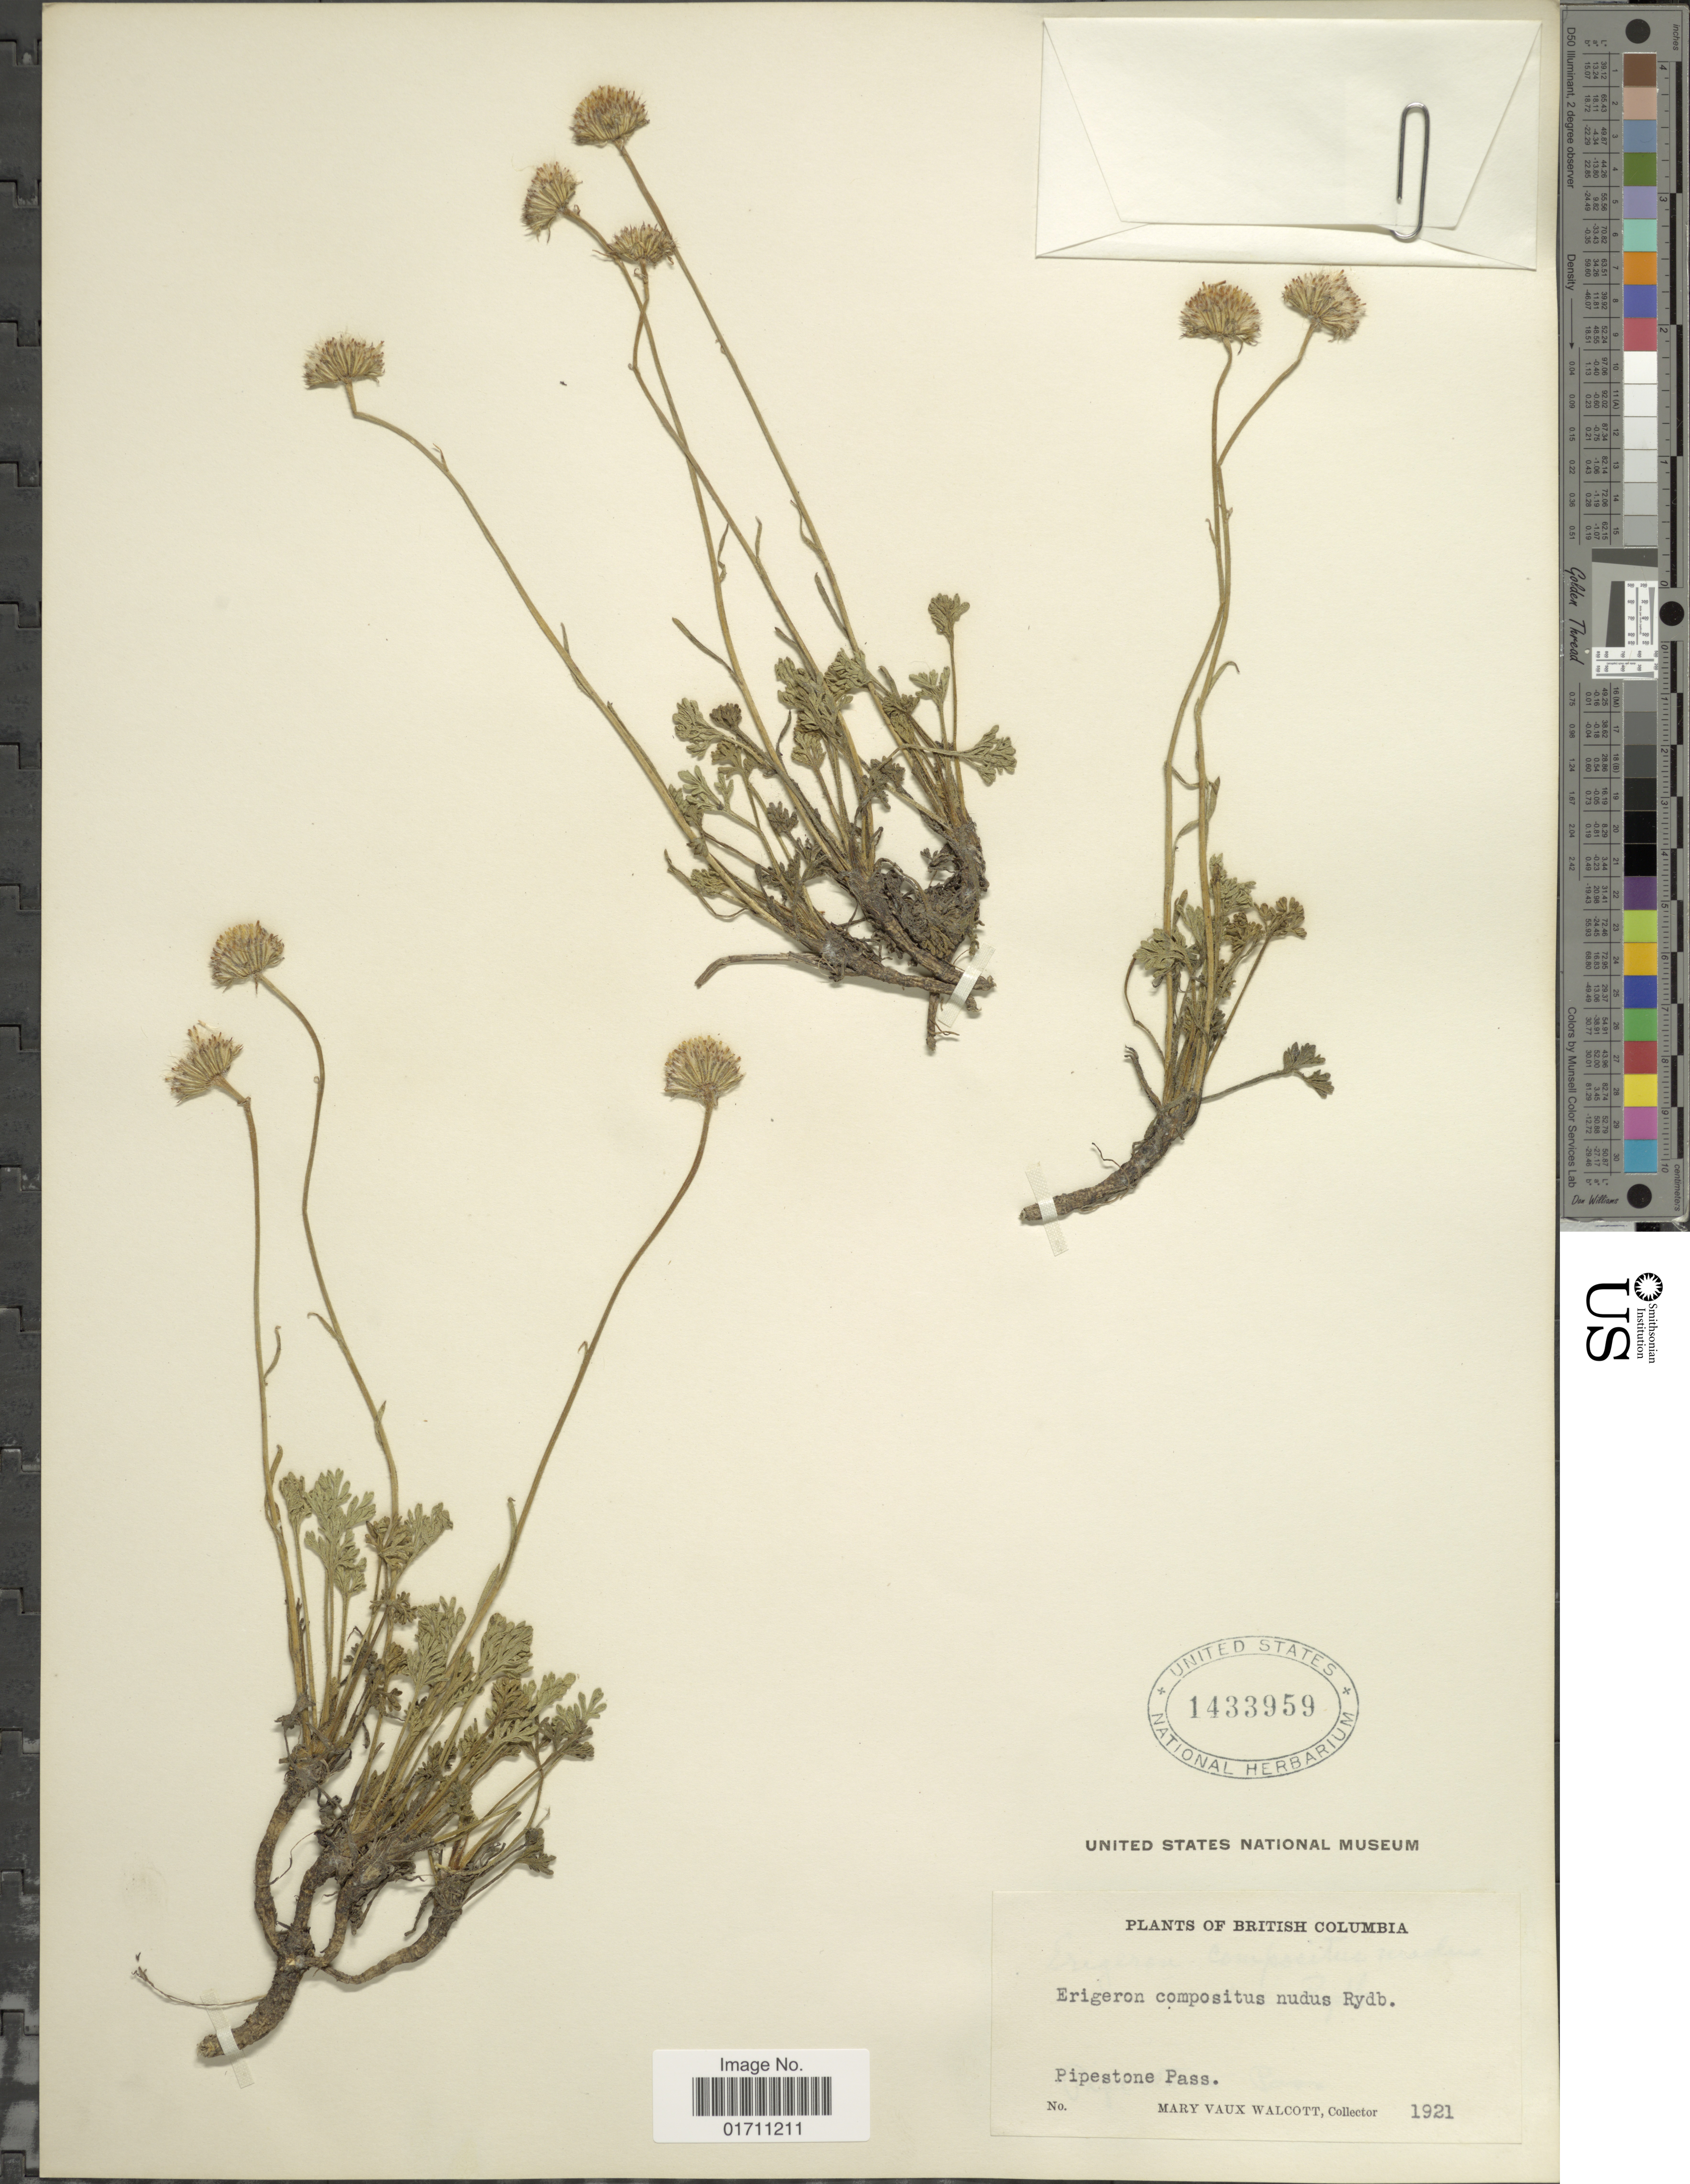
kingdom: Plantae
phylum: Tracheophyta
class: Magnoliopsida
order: Asterales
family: Asteraceae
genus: Erigeron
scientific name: Erigeron compositus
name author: Pursh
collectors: M. Walcott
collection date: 1921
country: Canada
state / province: British Columbia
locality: Pipestone Pass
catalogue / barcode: US 1433959